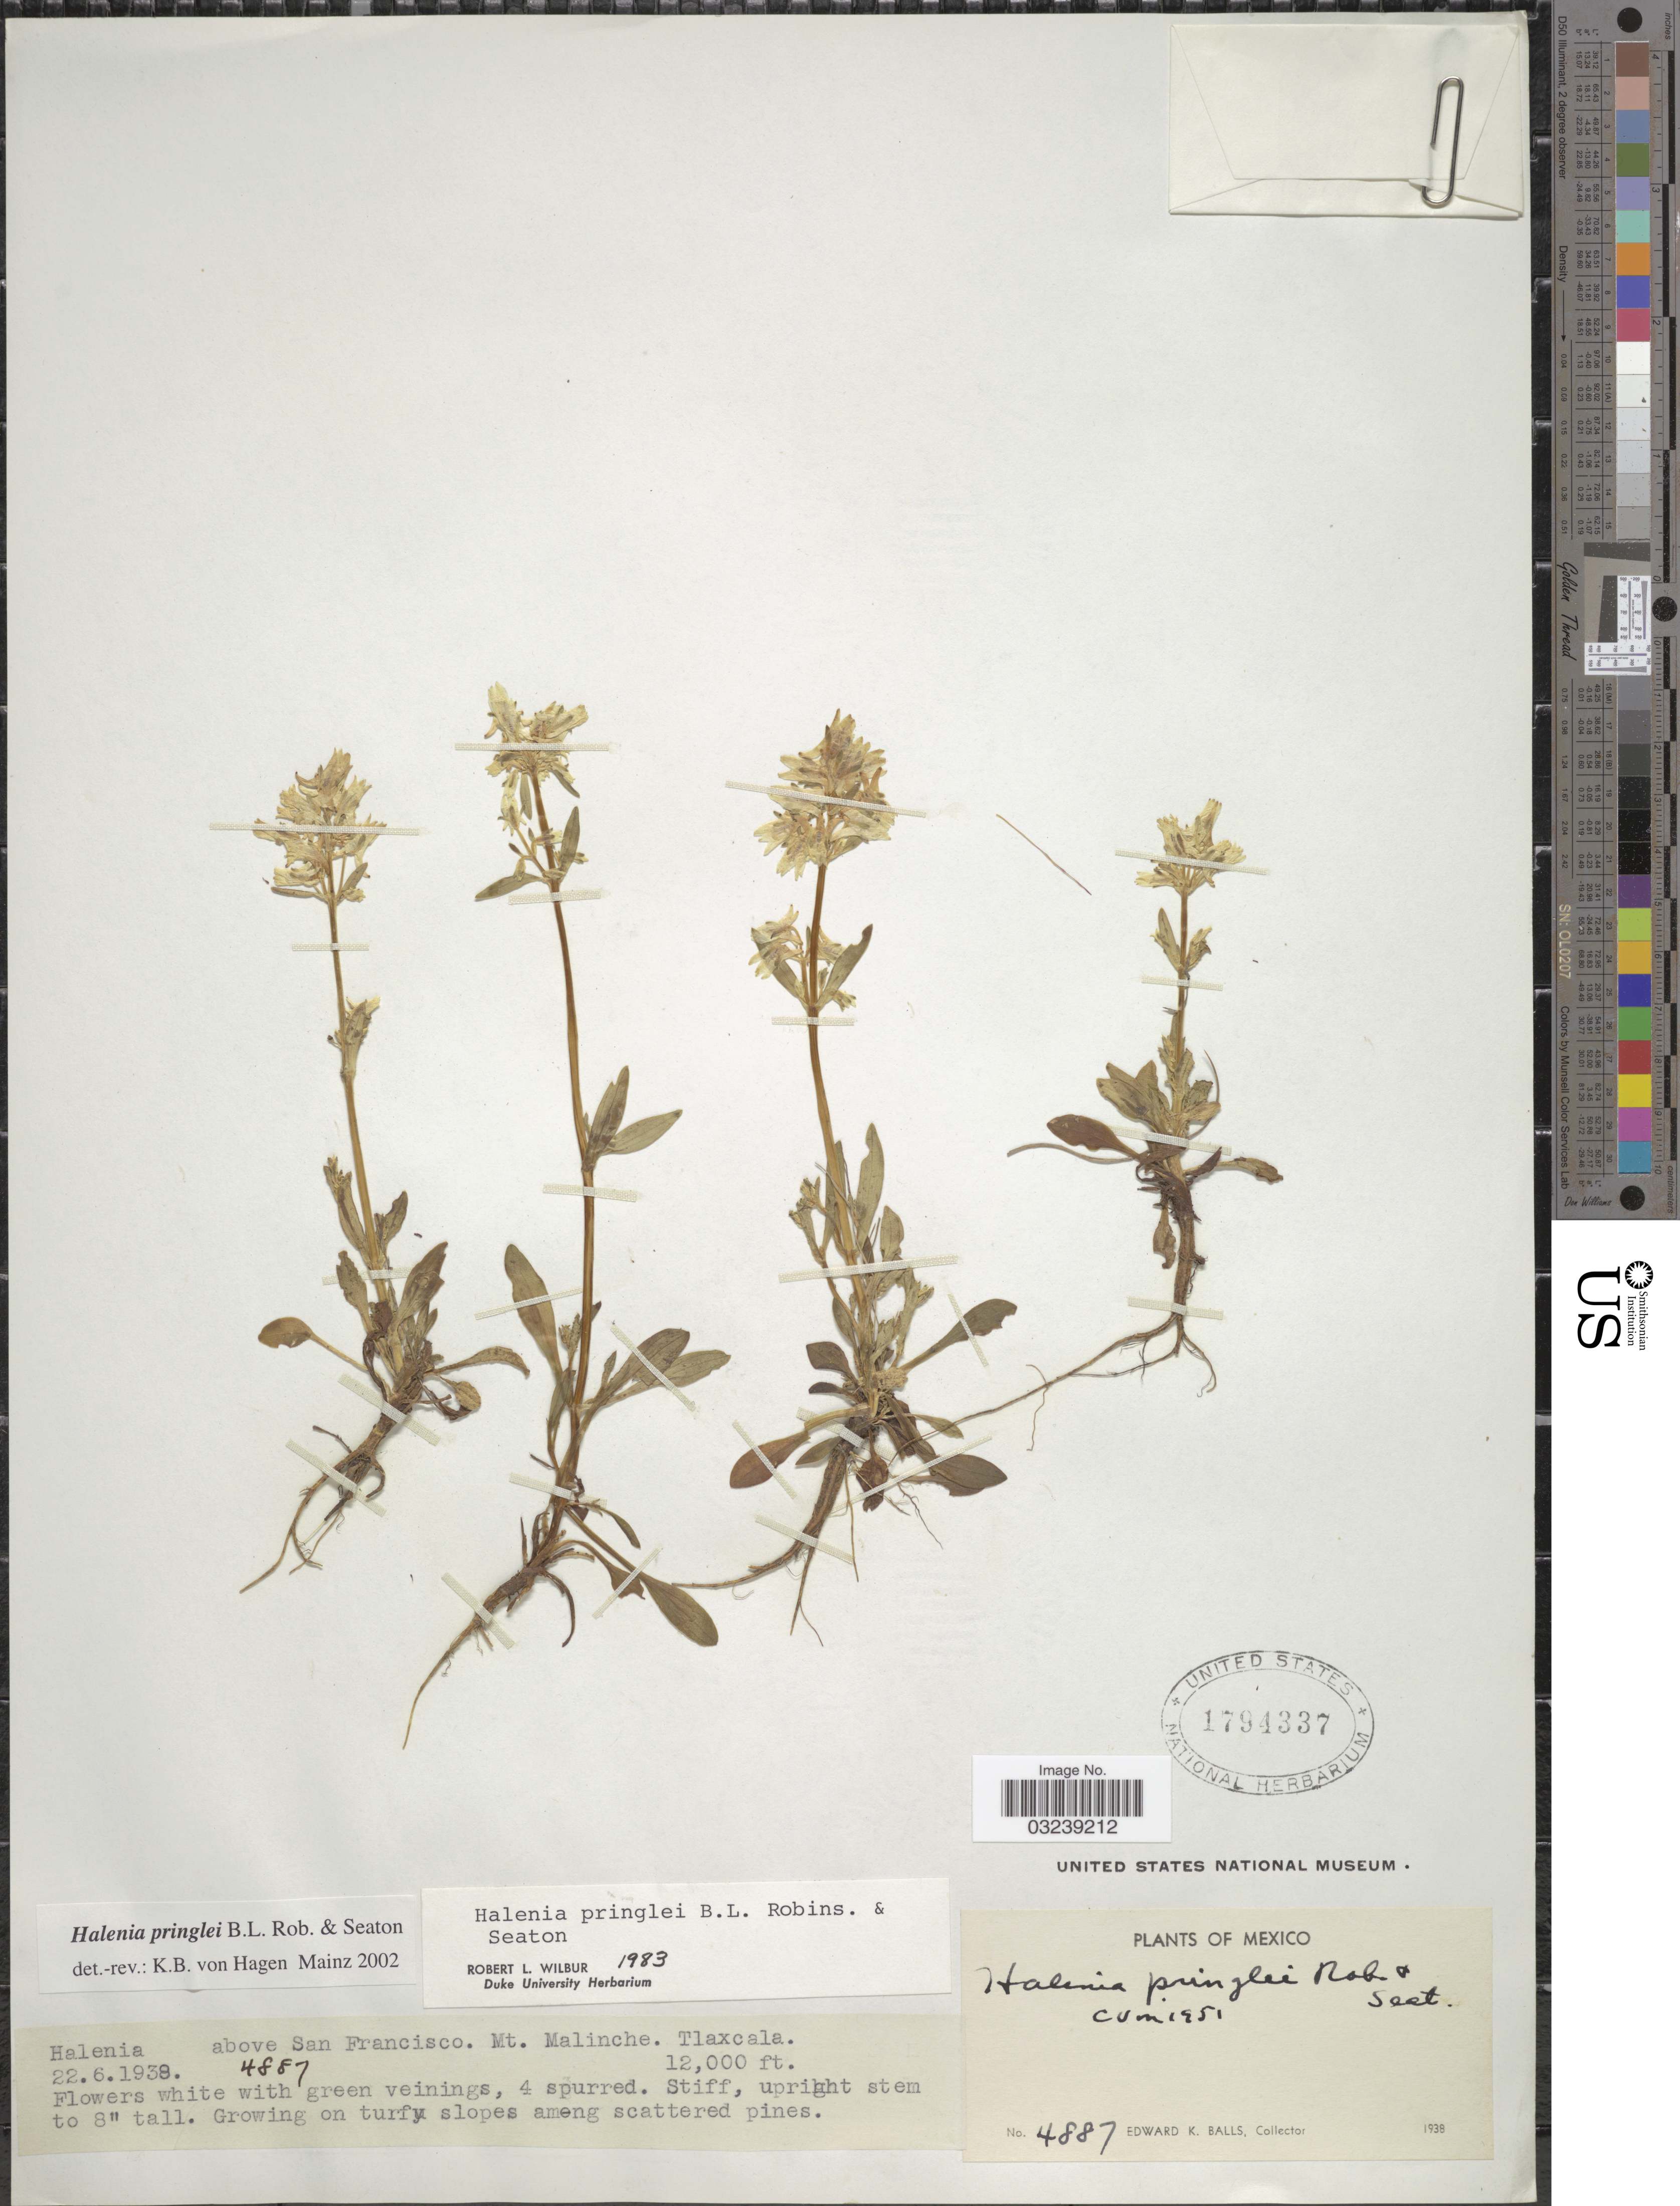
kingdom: Plantae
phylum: Tracheophyta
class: Magnoliopsida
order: Gentianales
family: Gentianaceae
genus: Halenia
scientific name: Halenia pringlei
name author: B.L. Rob. & Seaton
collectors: E. K. Balls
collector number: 4887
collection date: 1938-06-22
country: Mexico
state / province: Tlaxcala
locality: Above San Francisco. Mt. Malinche. Tlaxcala.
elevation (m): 3658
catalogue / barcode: US 1794337